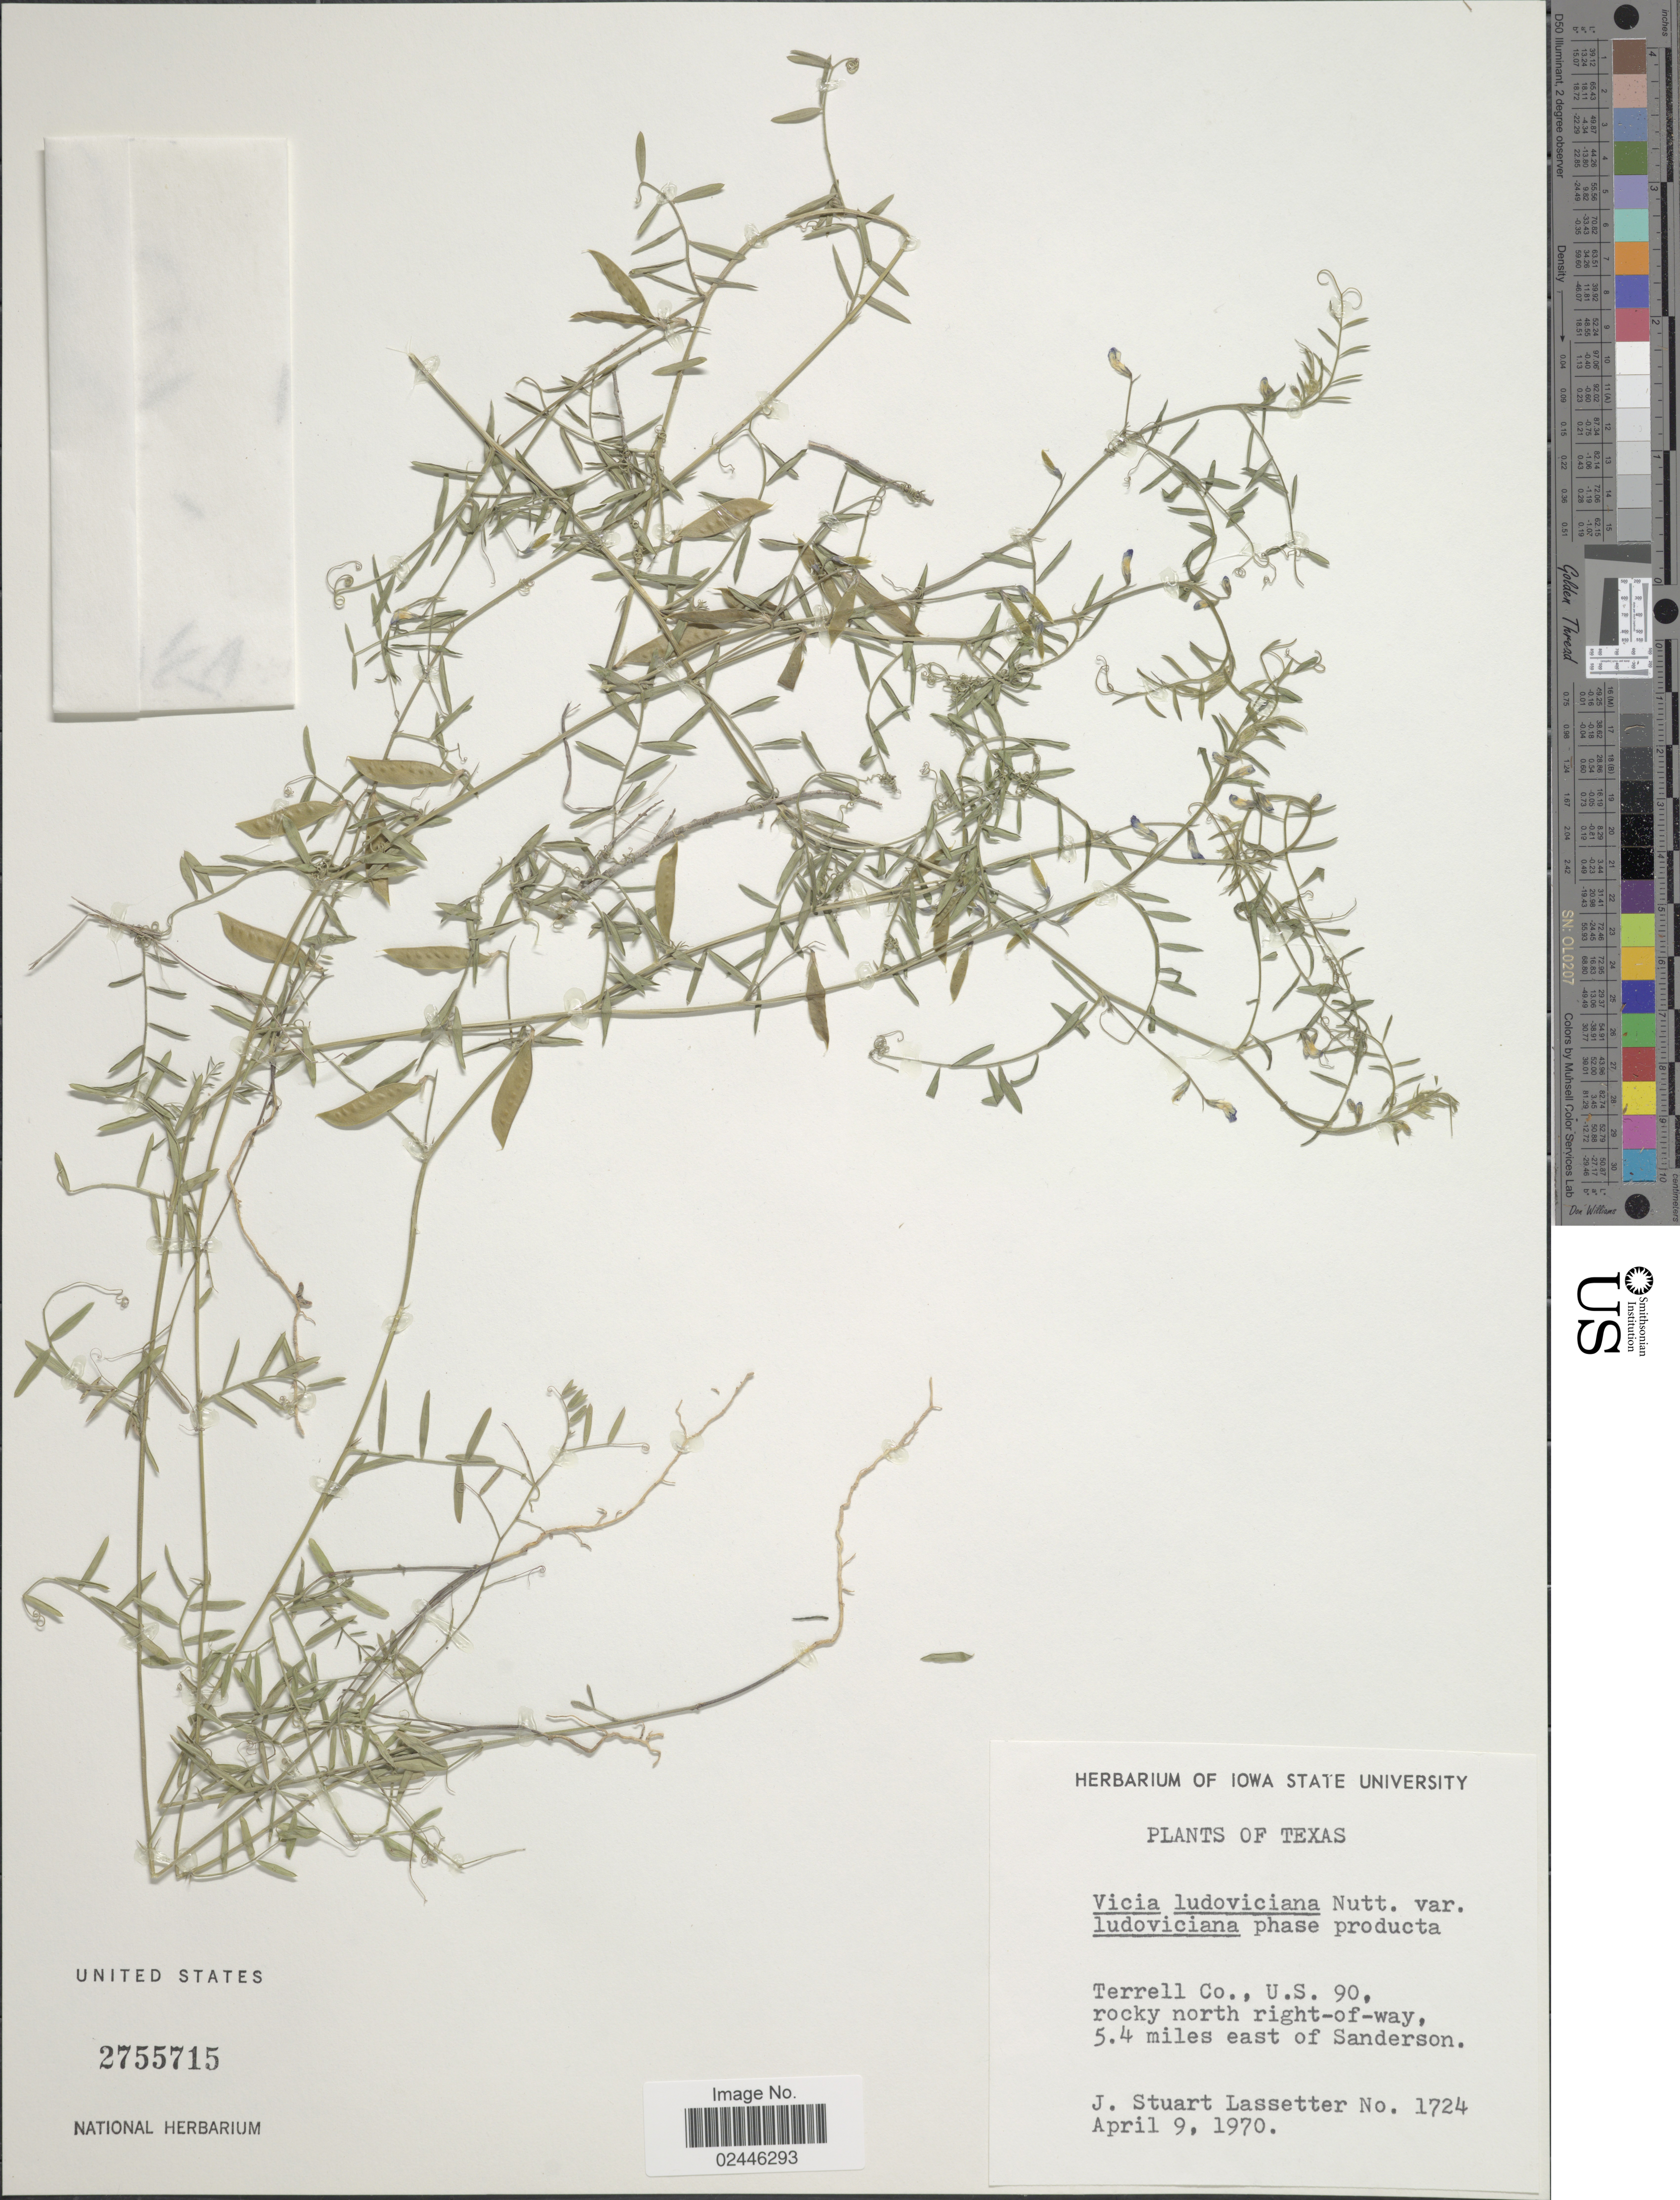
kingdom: Plantae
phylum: Tracheophyta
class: Magnoliopsida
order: Fabales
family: Fabaceae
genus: Vicia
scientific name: Vicia ludoviciana var. ludoviciana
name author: Nutt. ex Torr. & A. Gray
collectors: J. Lassetter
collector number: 1724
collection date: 1970-04-09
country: United States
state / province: Texas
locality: Terrell Co., U.S. 90. 5.4 miles east of Sanderson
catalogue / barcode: US 2755715